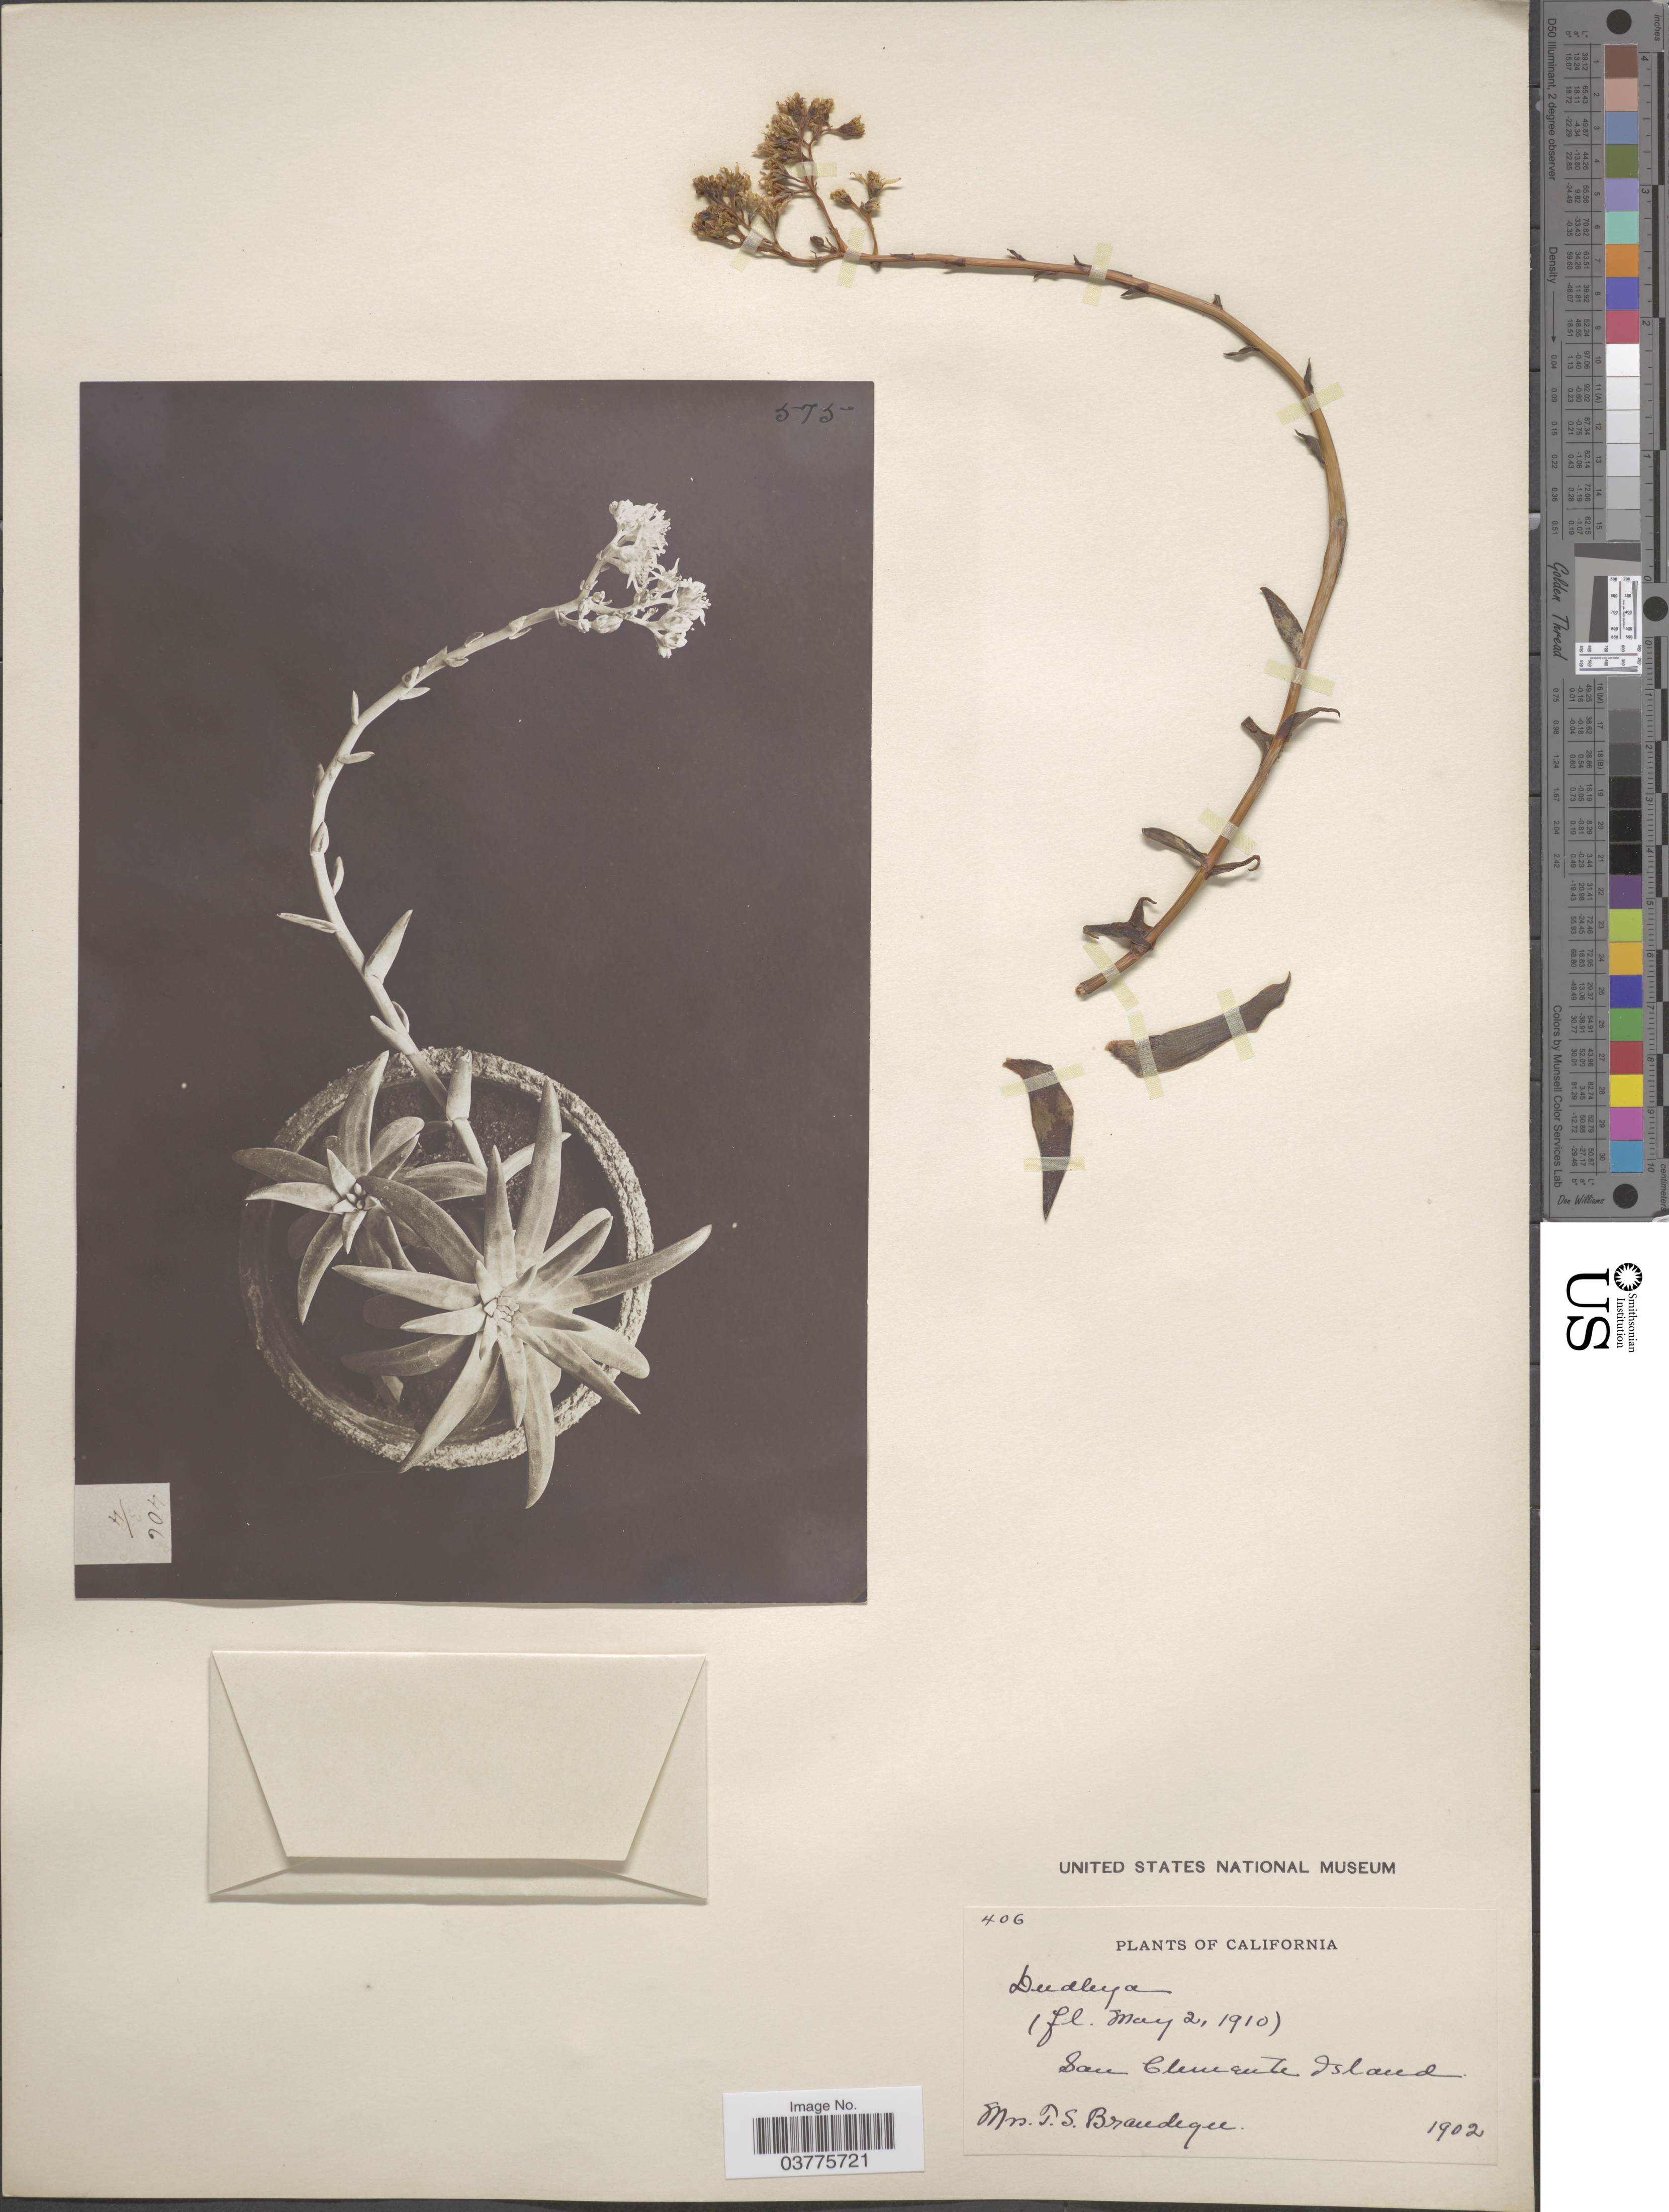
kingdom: Plantae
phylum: Tracheophyta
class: Magnoliopsida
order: Saxifragales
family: Crassulaceae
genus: Dudleya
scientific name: Dudleya virens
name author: (Rose) Moran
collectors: M. K. Brandegee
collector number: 406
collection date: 1902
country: United States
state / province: California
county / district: Los Angeles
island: San Clemente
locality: San Clemente Island.